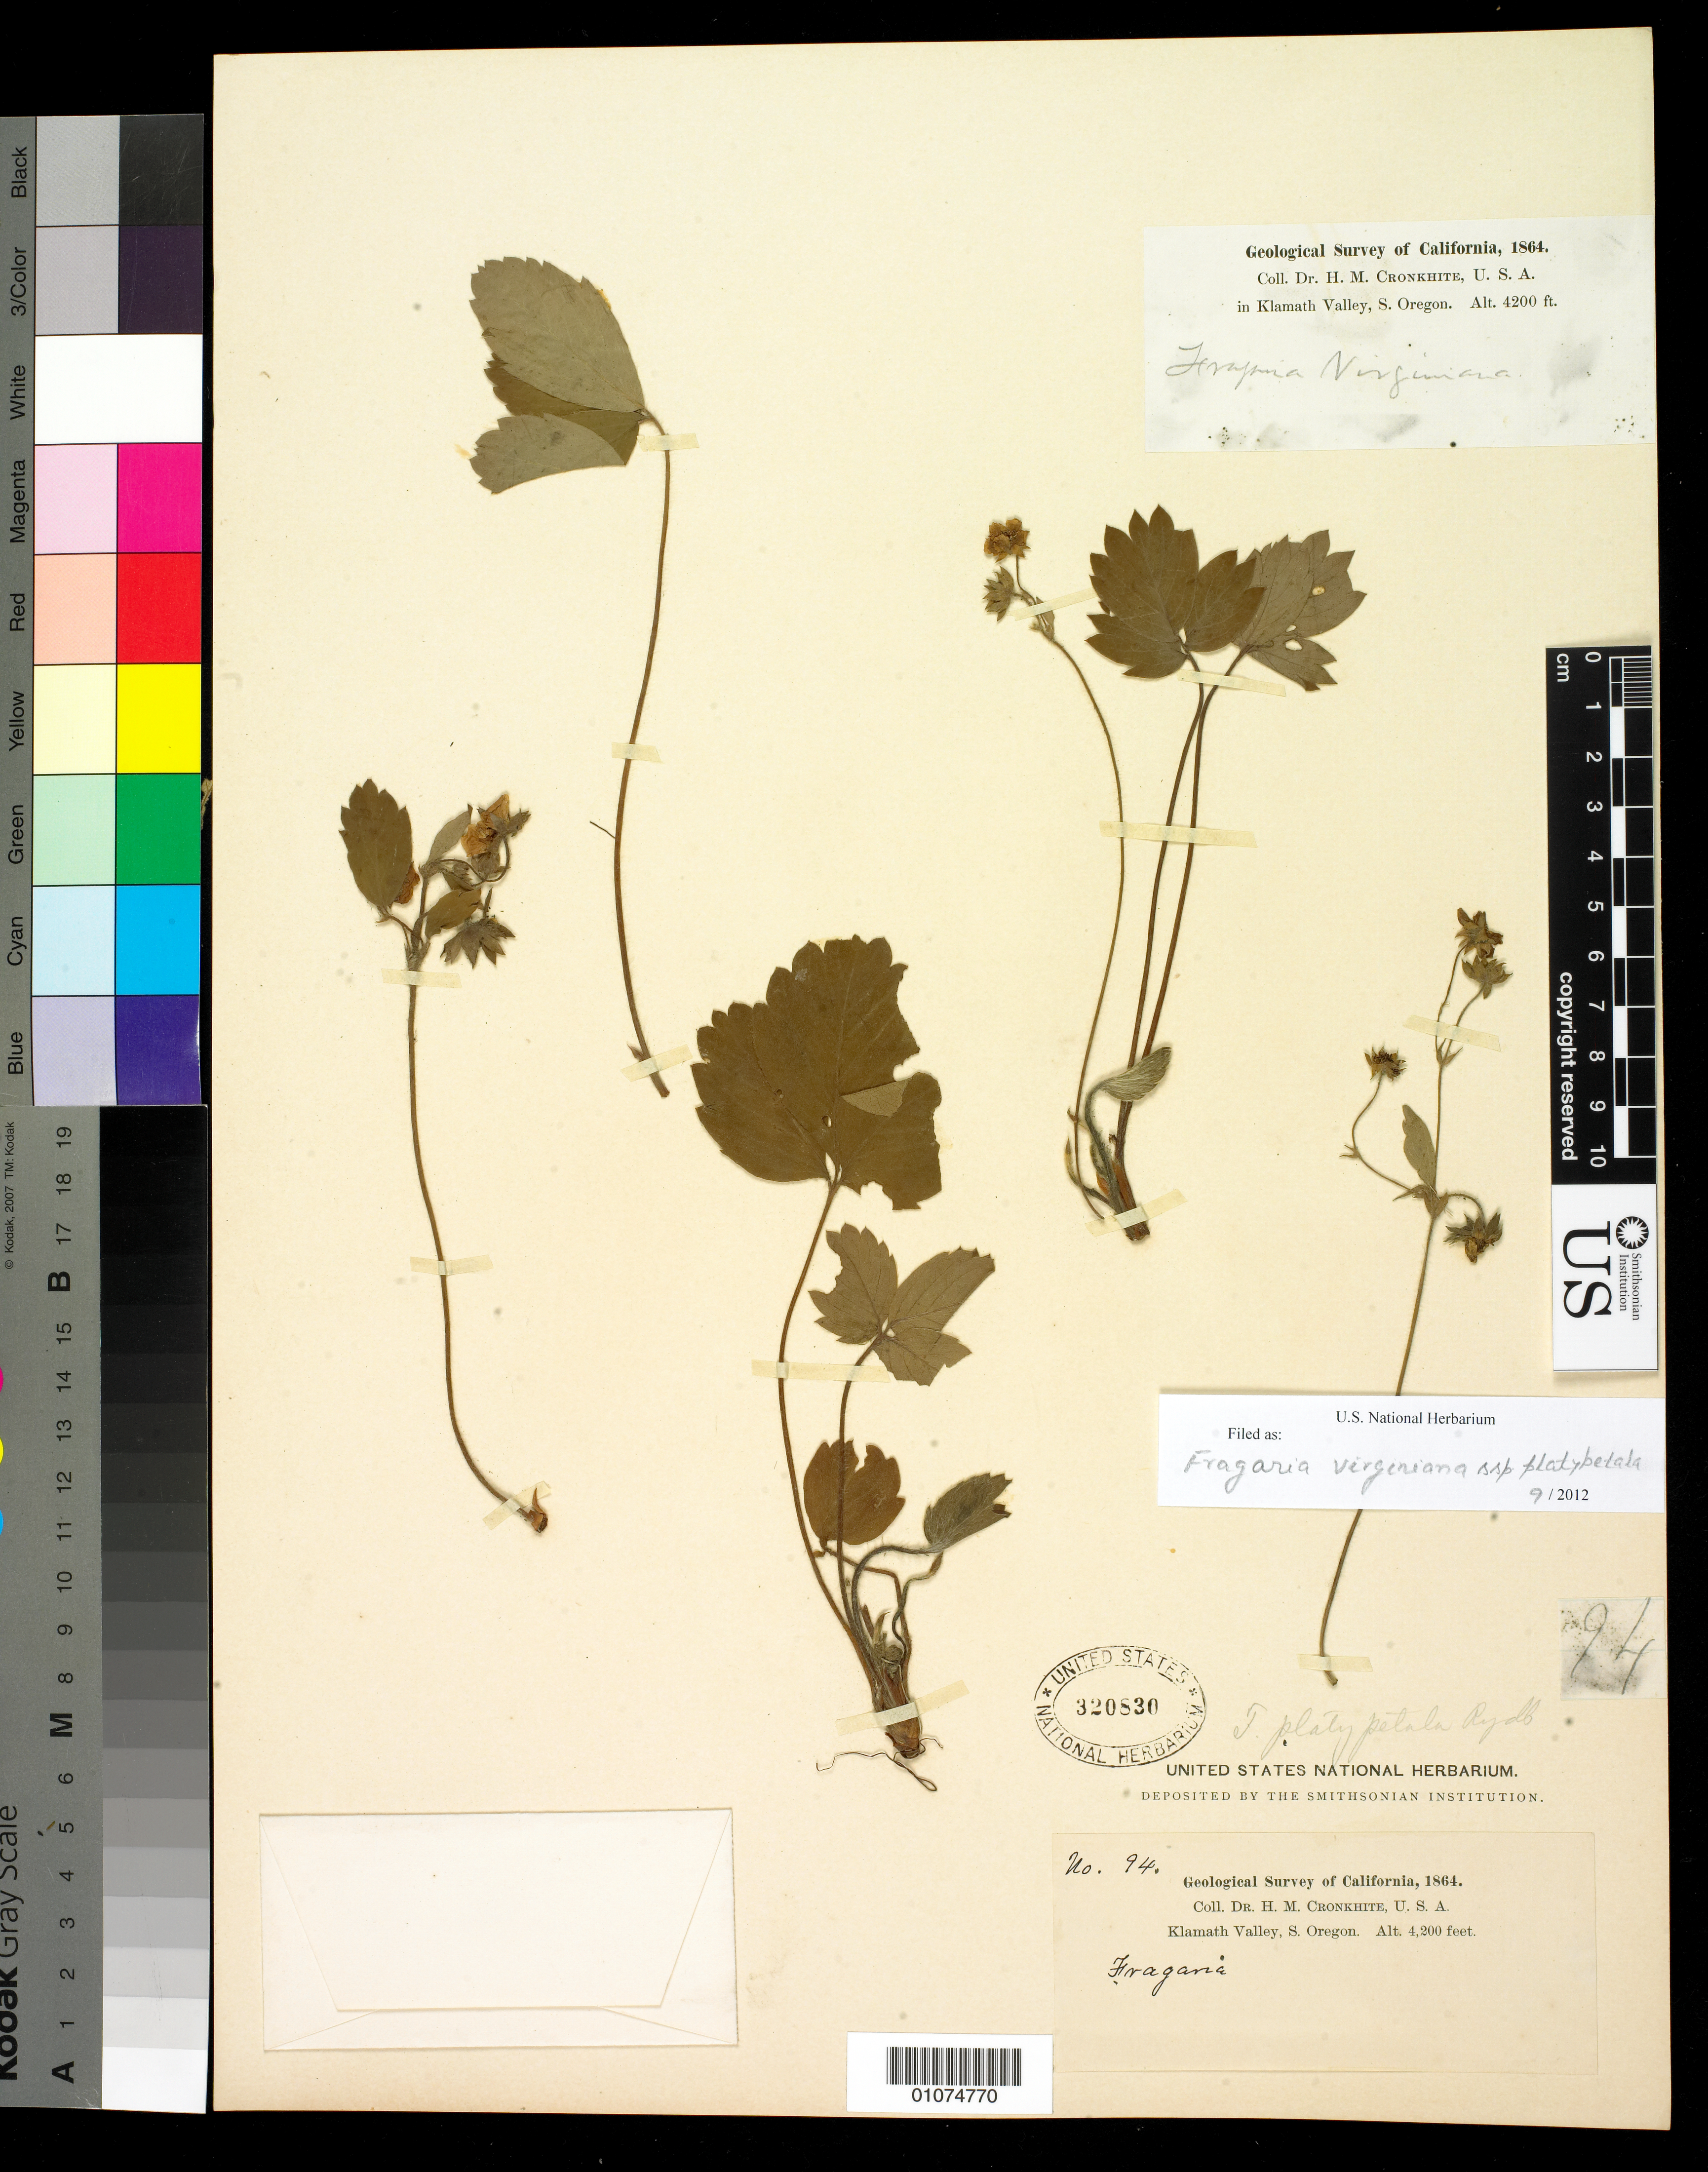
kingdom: Plantae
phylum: Tracheophyta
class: Magnoliopsida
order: Rosales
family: Rosaceae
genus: Fragaria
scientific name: Fragaria virginiana subsp. platypetala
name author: (Rydb.) Staudt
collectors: H. M. Cronkhite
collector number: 94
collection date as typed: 1864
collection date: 1864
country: United States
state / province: Oregon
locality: Klamath Valley, S. Oregon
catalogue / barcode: US 320830